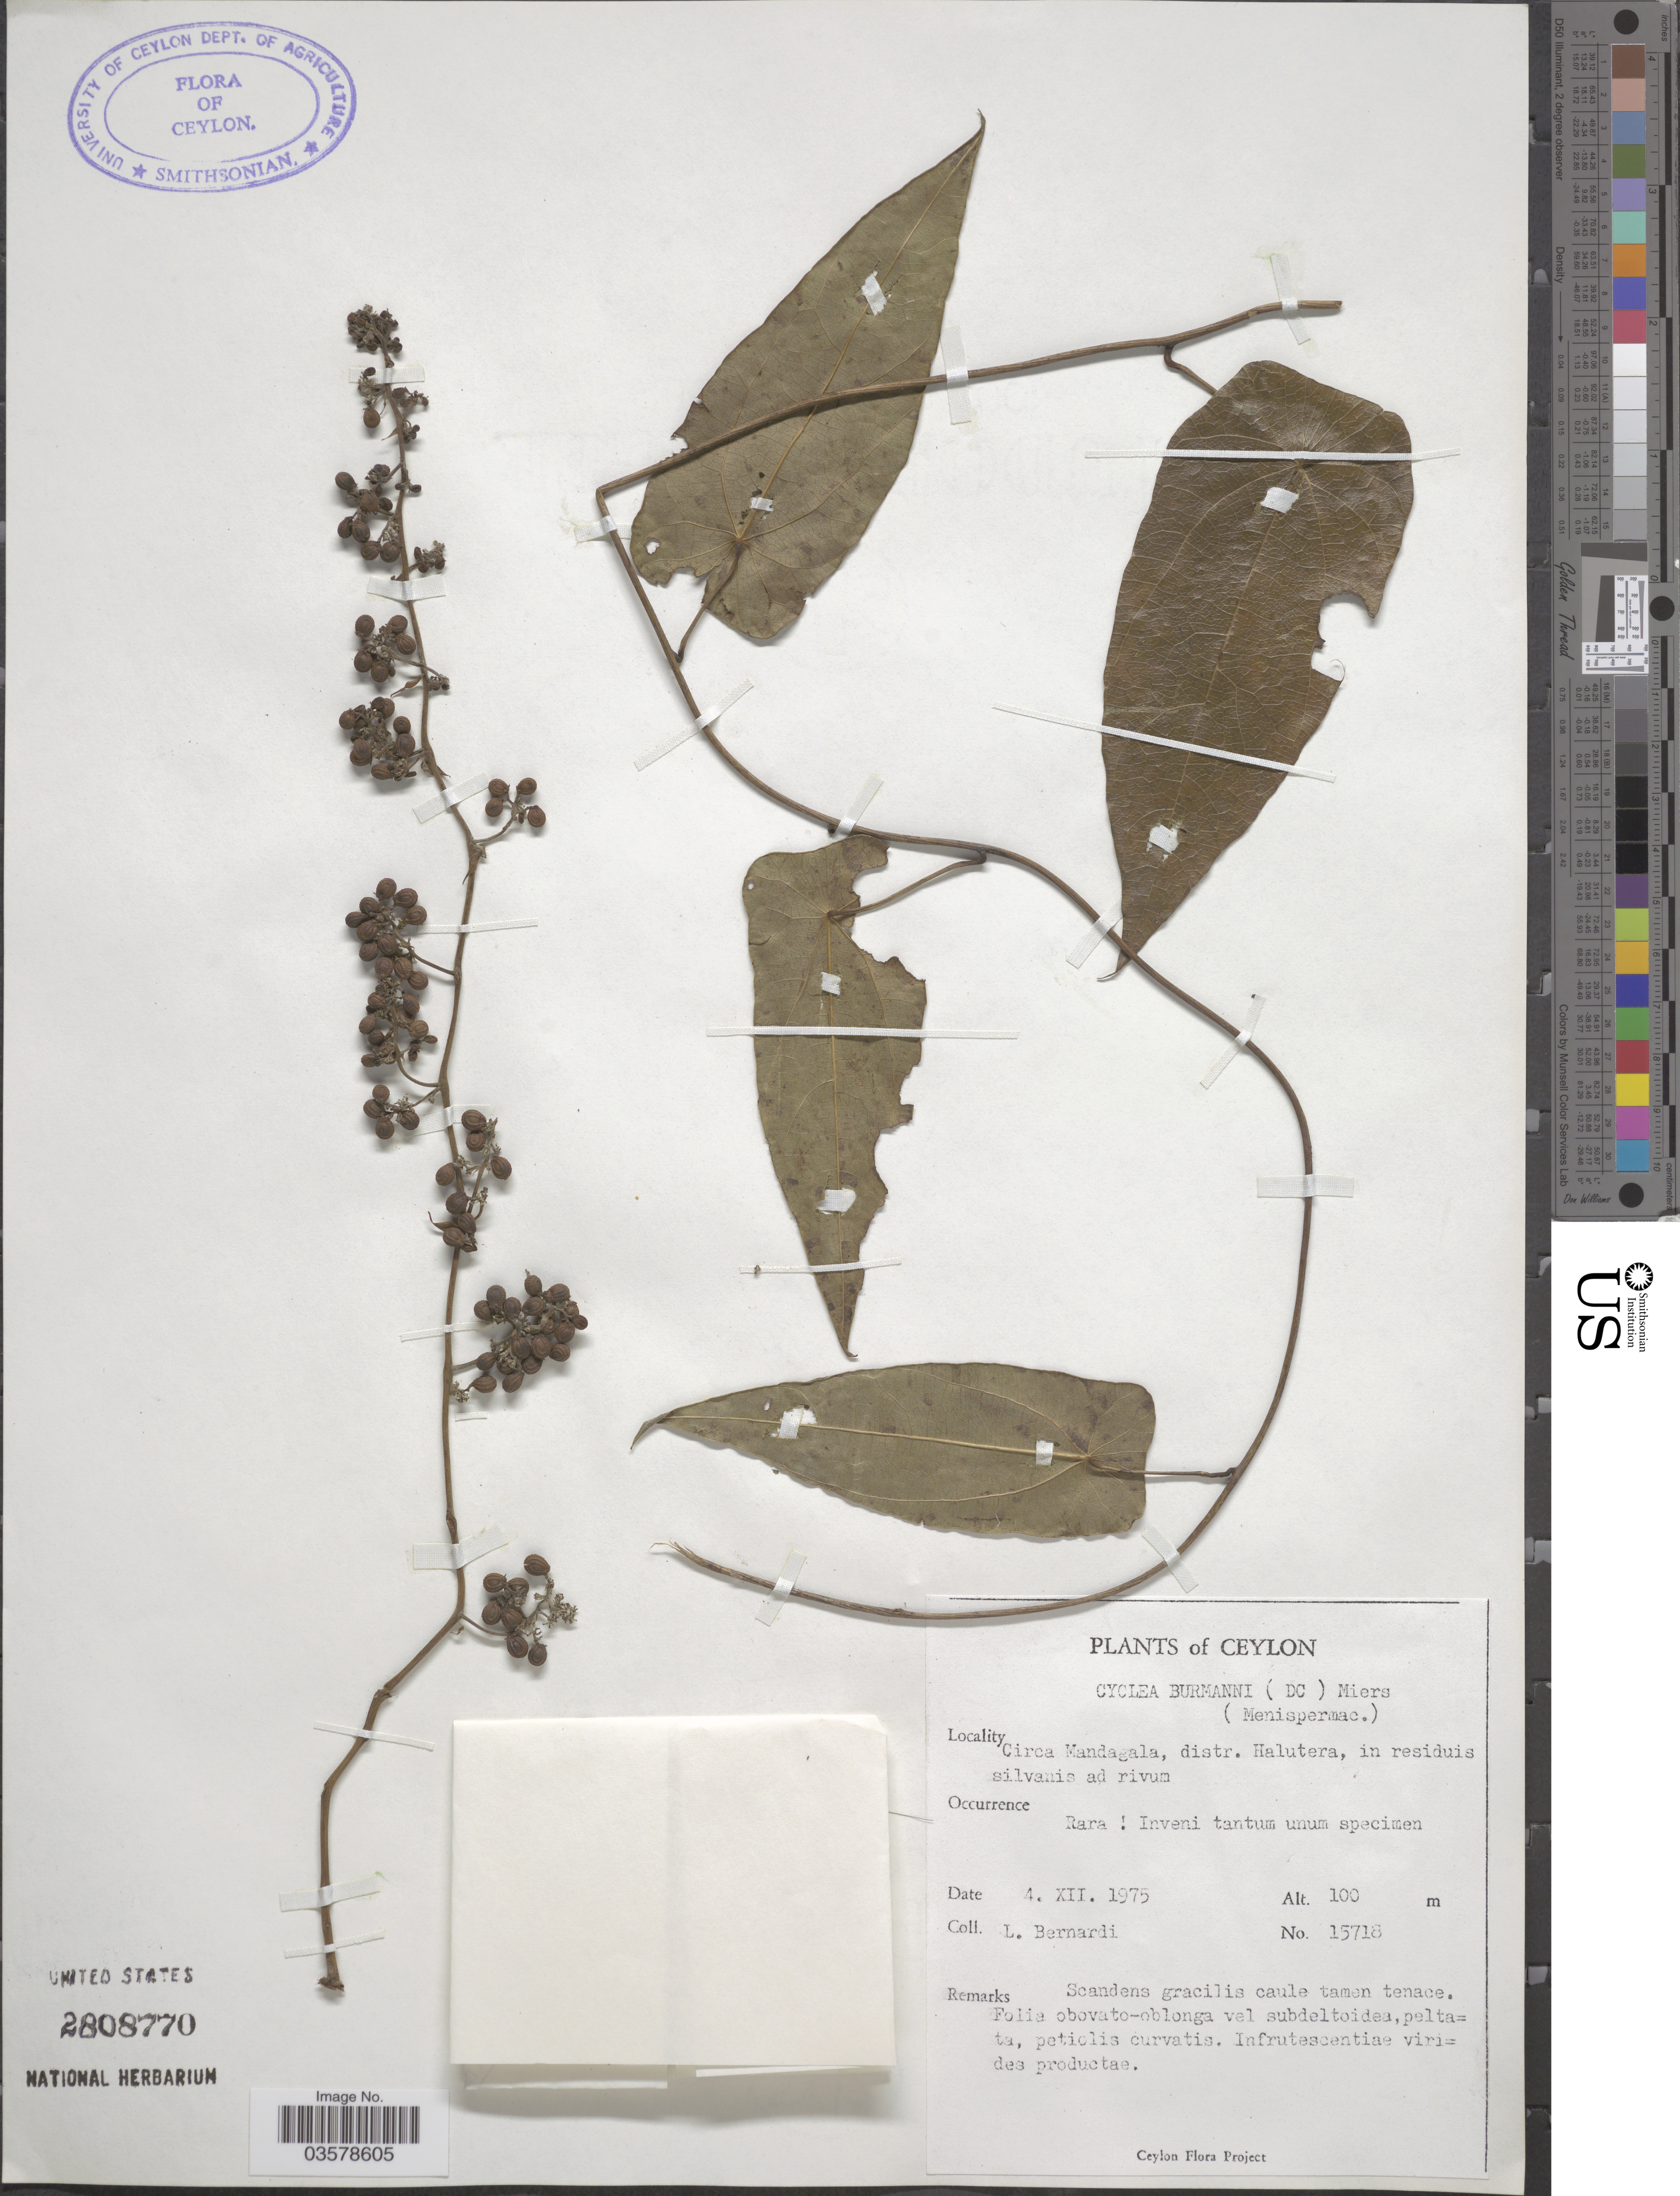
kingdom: Plantae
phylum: Tracheophyta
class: Magnoliopsida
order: Ranunculales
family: Menispermaceae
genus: Cyclea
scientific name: Cyclea peltata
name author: (Lam.) Hook. f. & Thomson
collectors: L. Bernardi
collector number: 15718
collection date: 1975-12-04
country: Sri Lanka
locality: Ceylon. Circa Mandagala, distr. Halutera.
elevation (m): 100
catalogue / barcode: US 2808770